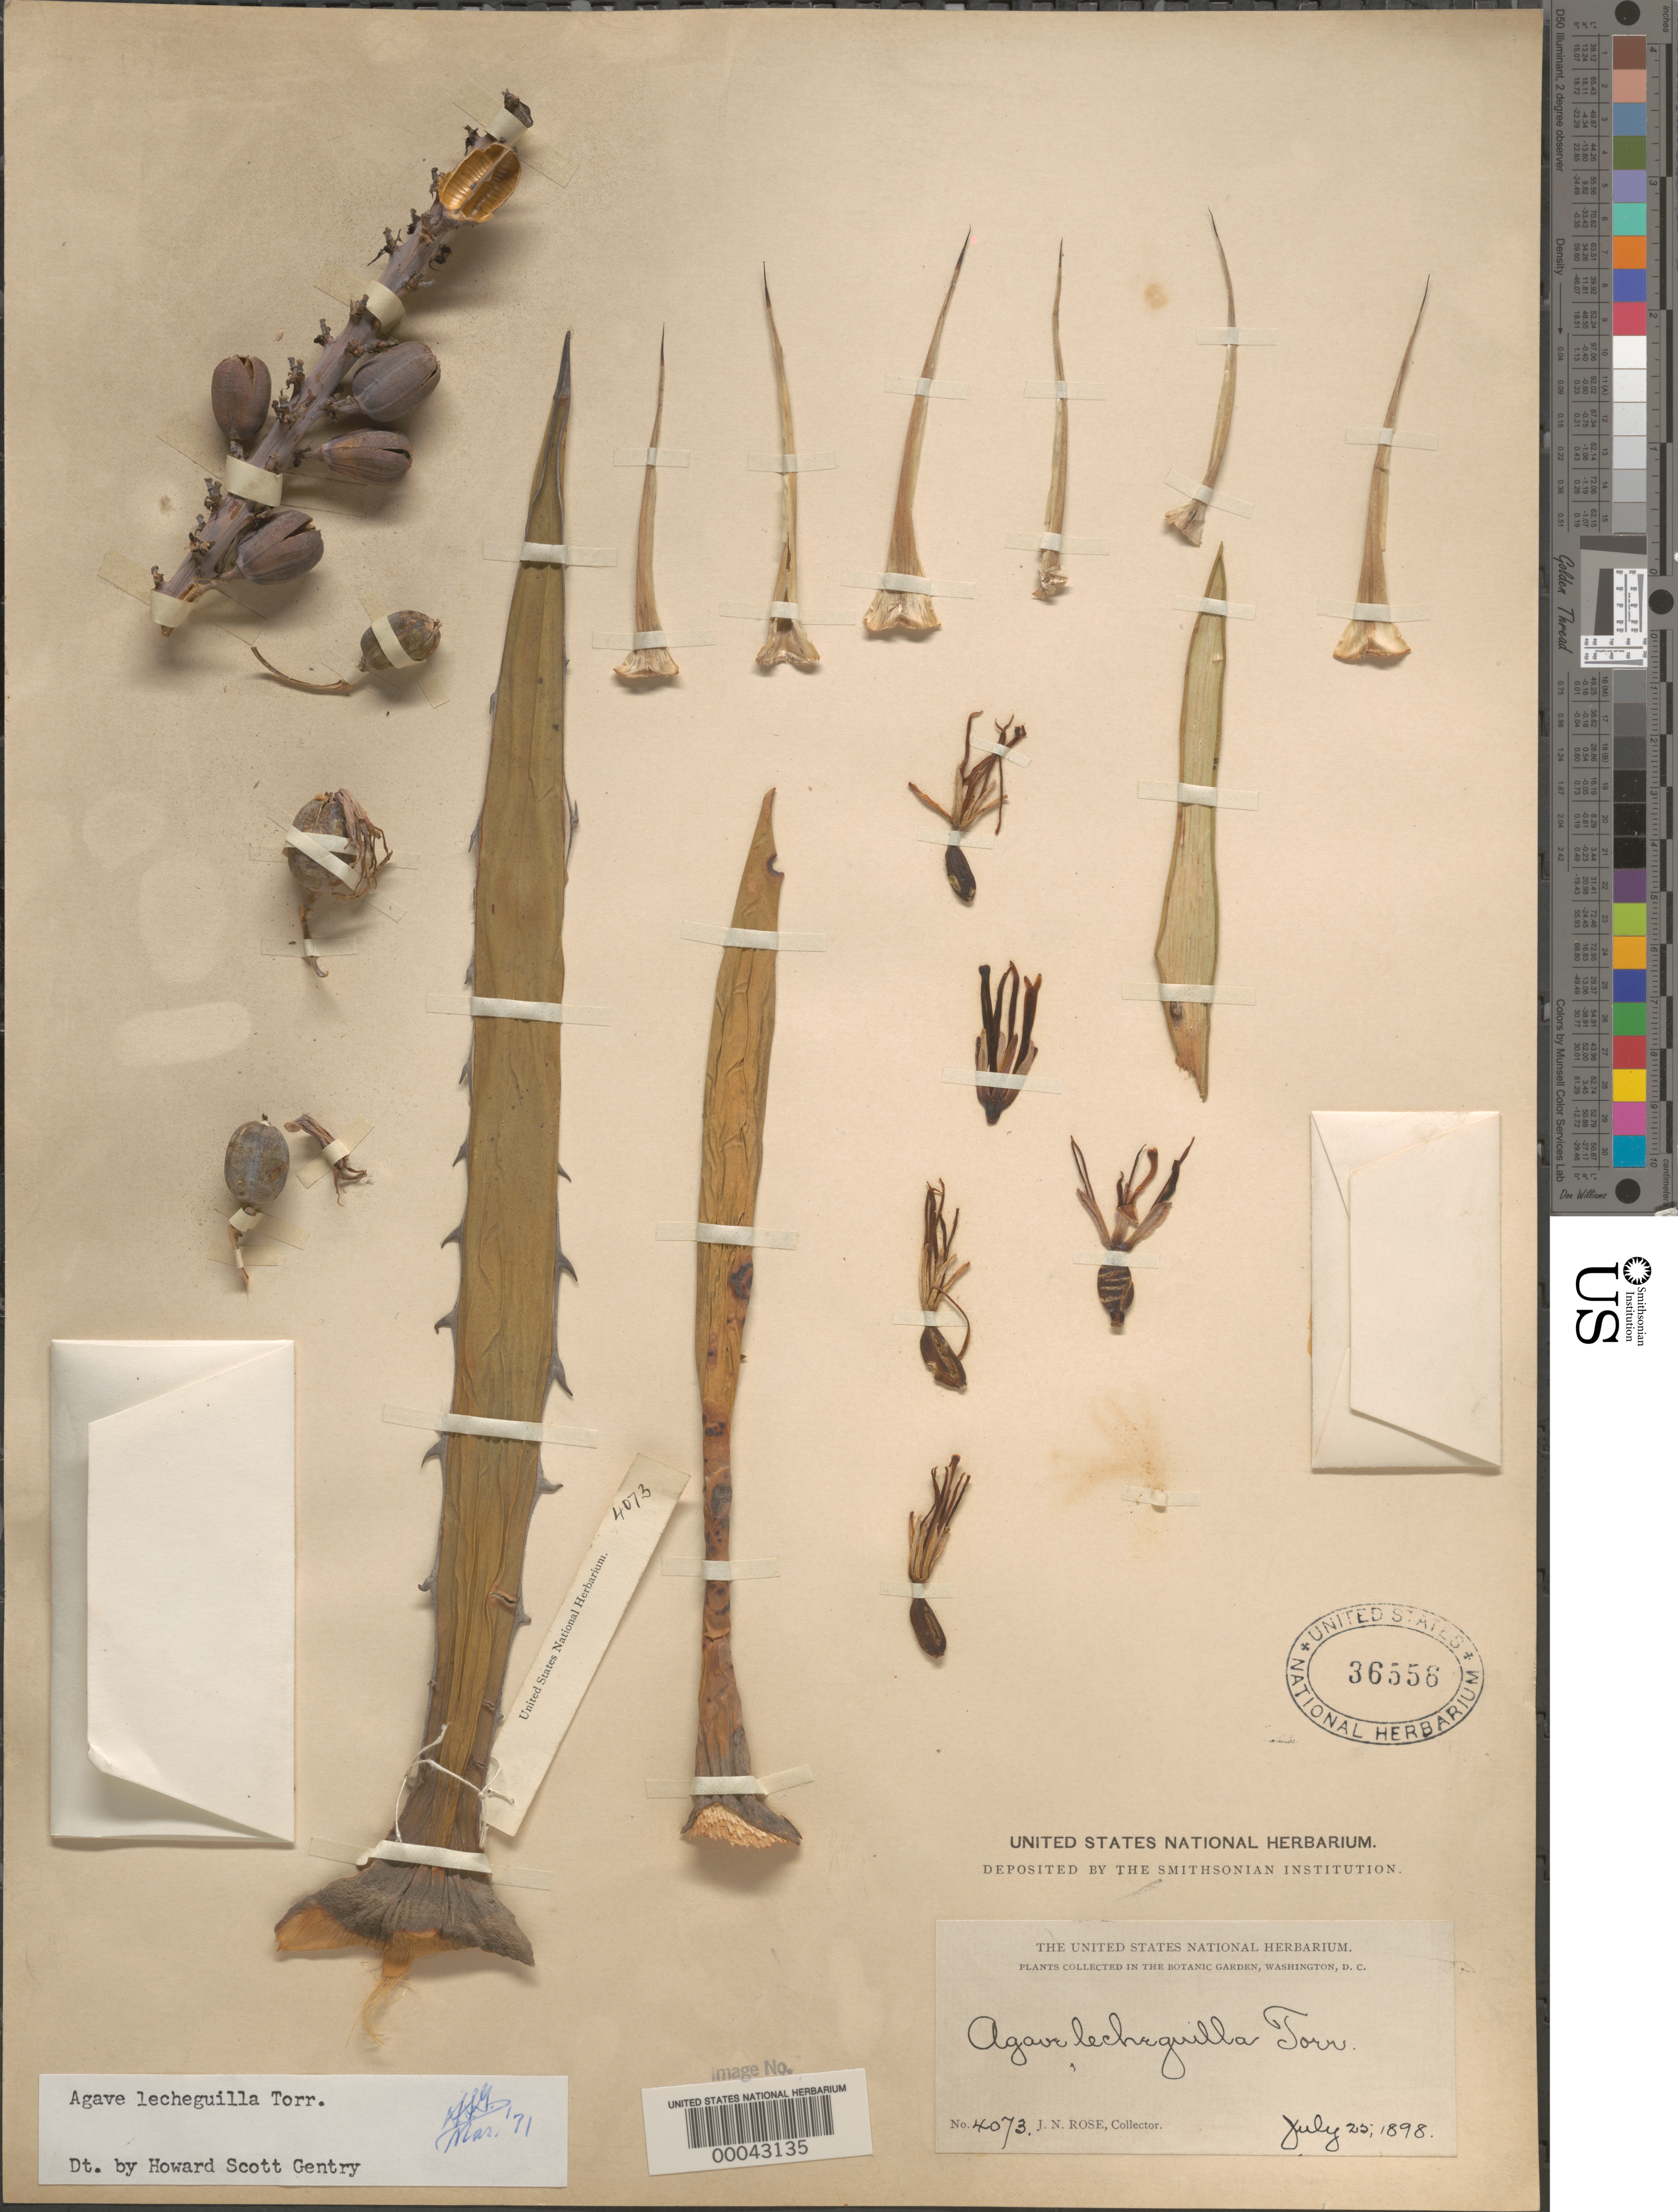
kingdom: Plantae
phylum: Tracheophyta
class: Liliopsida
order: Asparagales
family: Asparagaceae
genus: Agave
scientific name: Agave lechuguilla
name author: Torr.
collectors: J. N. Rose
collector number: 4073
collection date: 1898-07-25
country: United States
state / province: District of Columbia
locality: In the Botanic Garden, Washington, D. C.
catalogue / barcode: US 36556